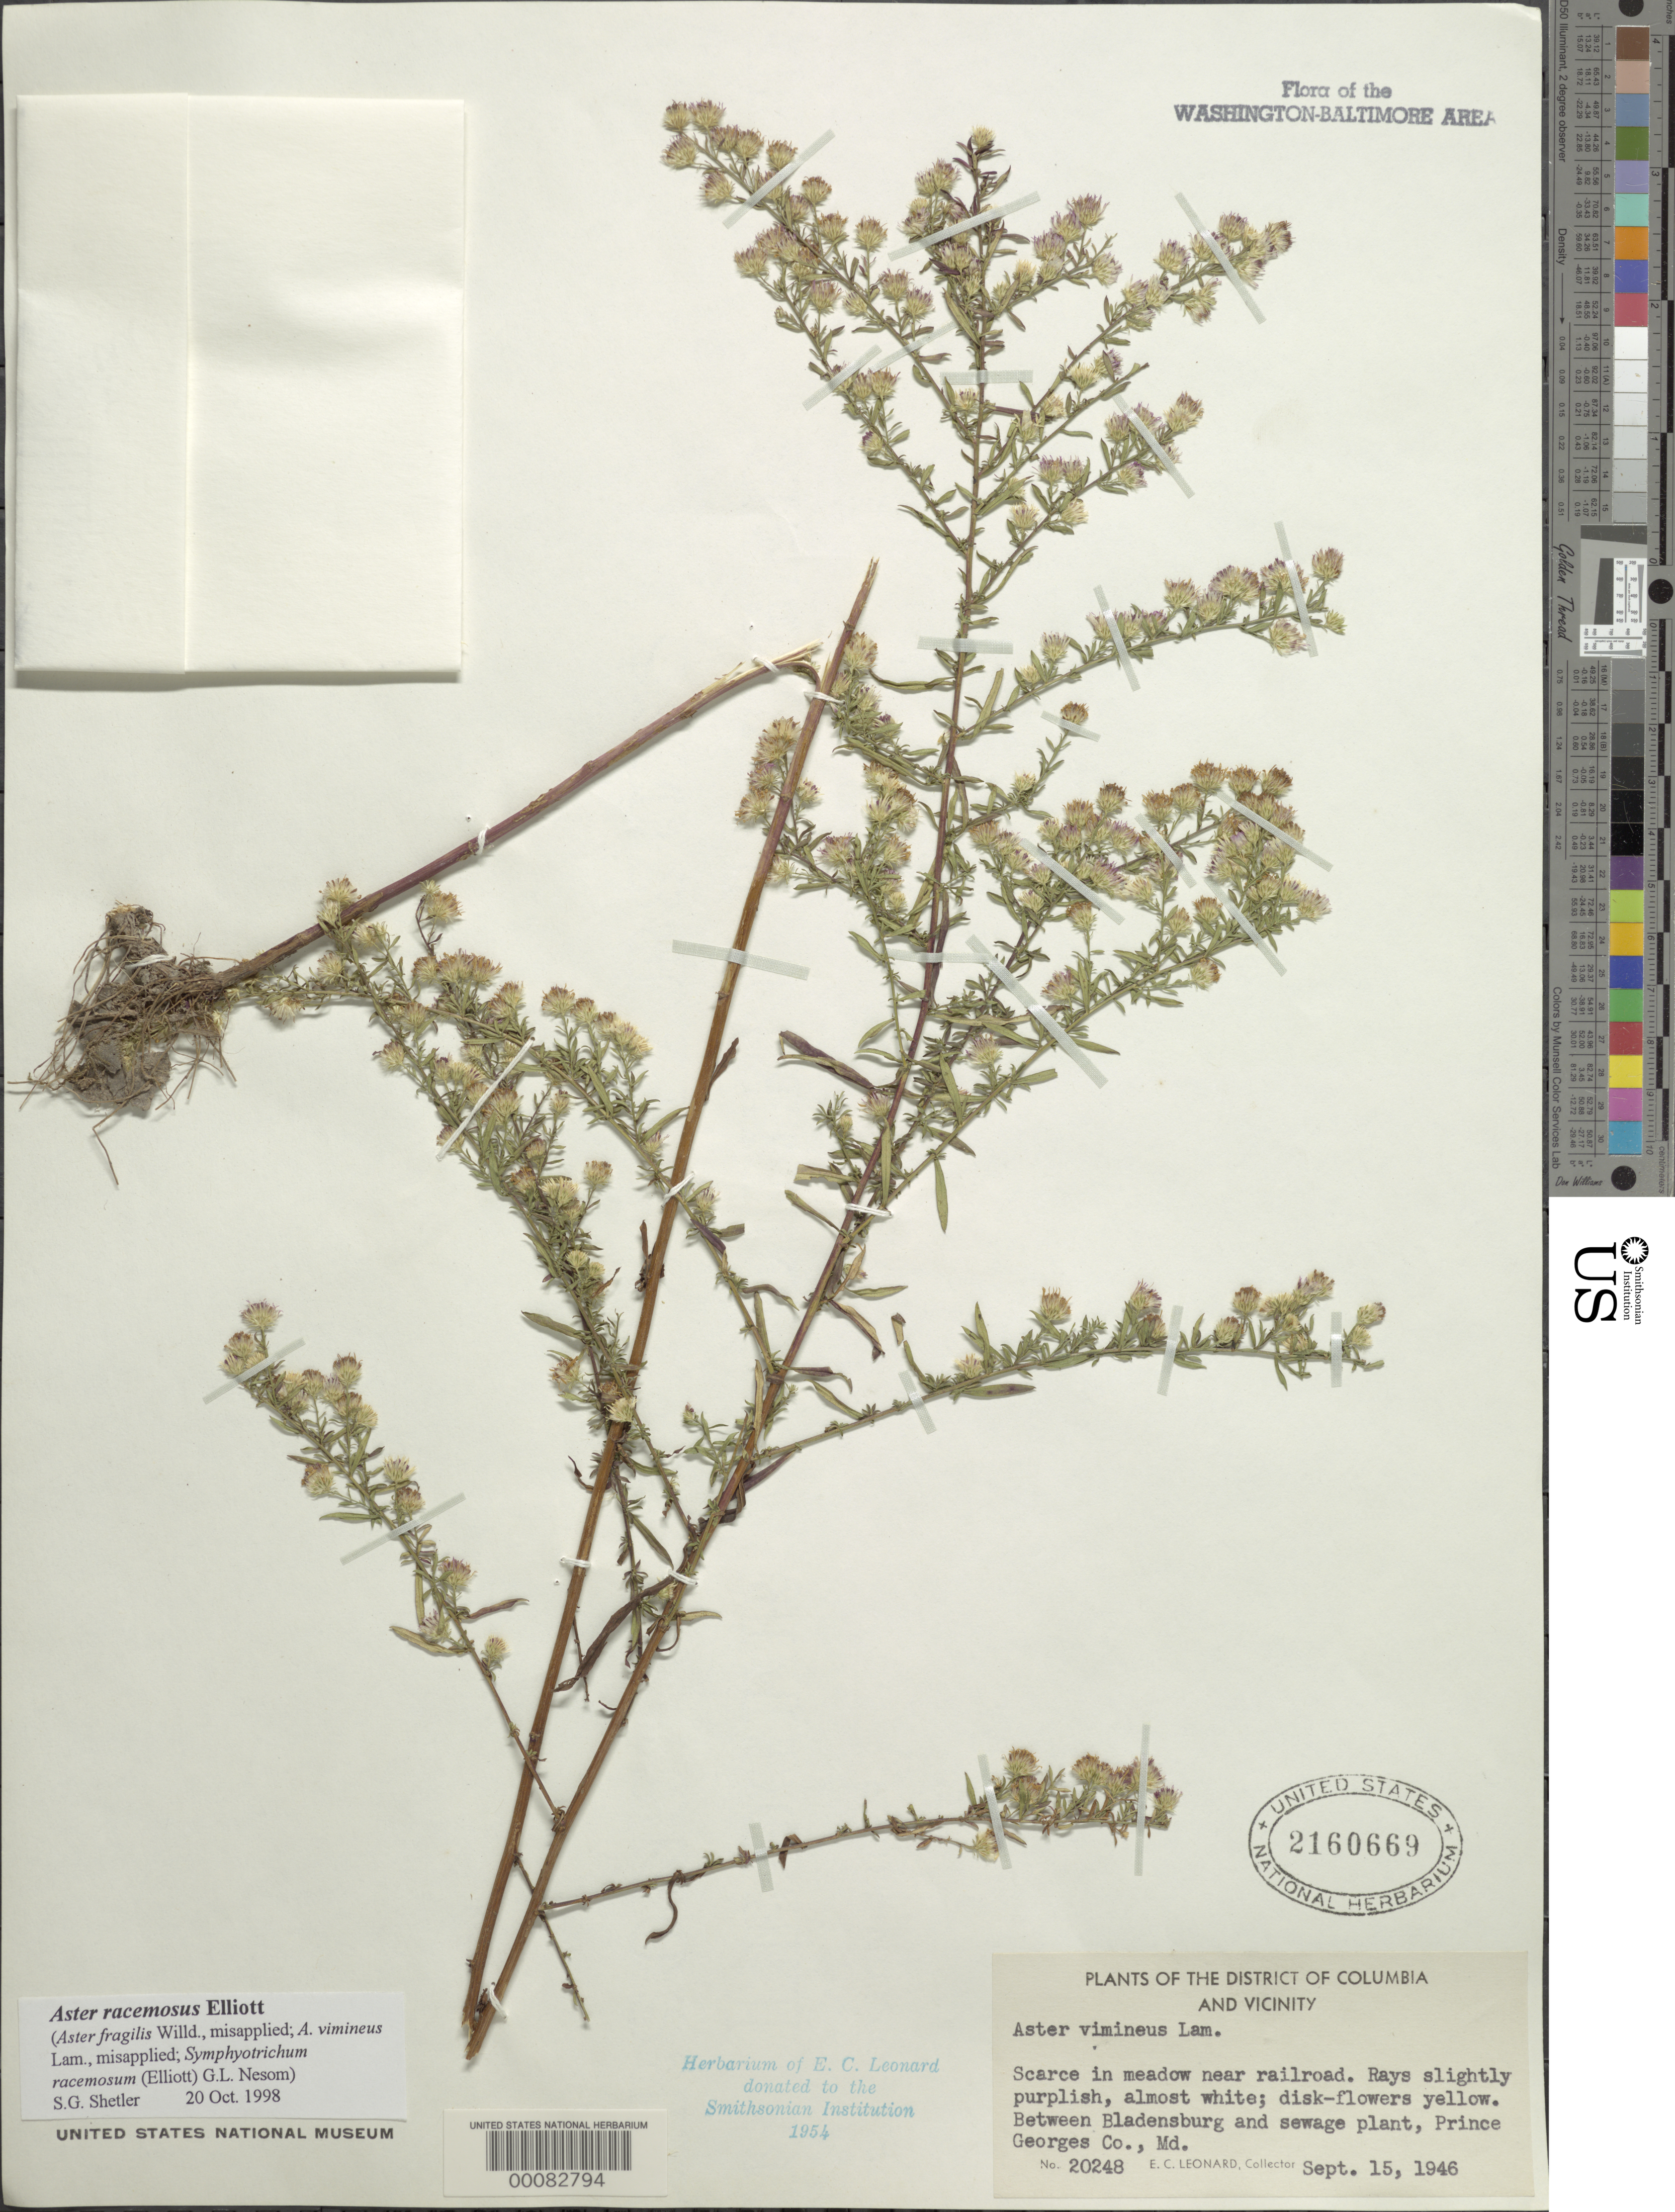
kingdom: Plantae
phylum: Tracheophyta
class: Magnoliopsida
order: Asterales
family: Asteraceae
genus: Symphyotrichum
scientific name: Symphyotrichum racemosum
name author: (Elliott) G.L. Nesom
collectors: E. C. Leonard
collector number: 20248A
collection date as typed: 15 Sep 1946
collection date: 1946-09-15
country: United States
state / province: Maryland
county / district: Prince George's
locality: between Sewage Plant and Bladensburg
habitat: Meadow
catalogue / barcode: US 2160669